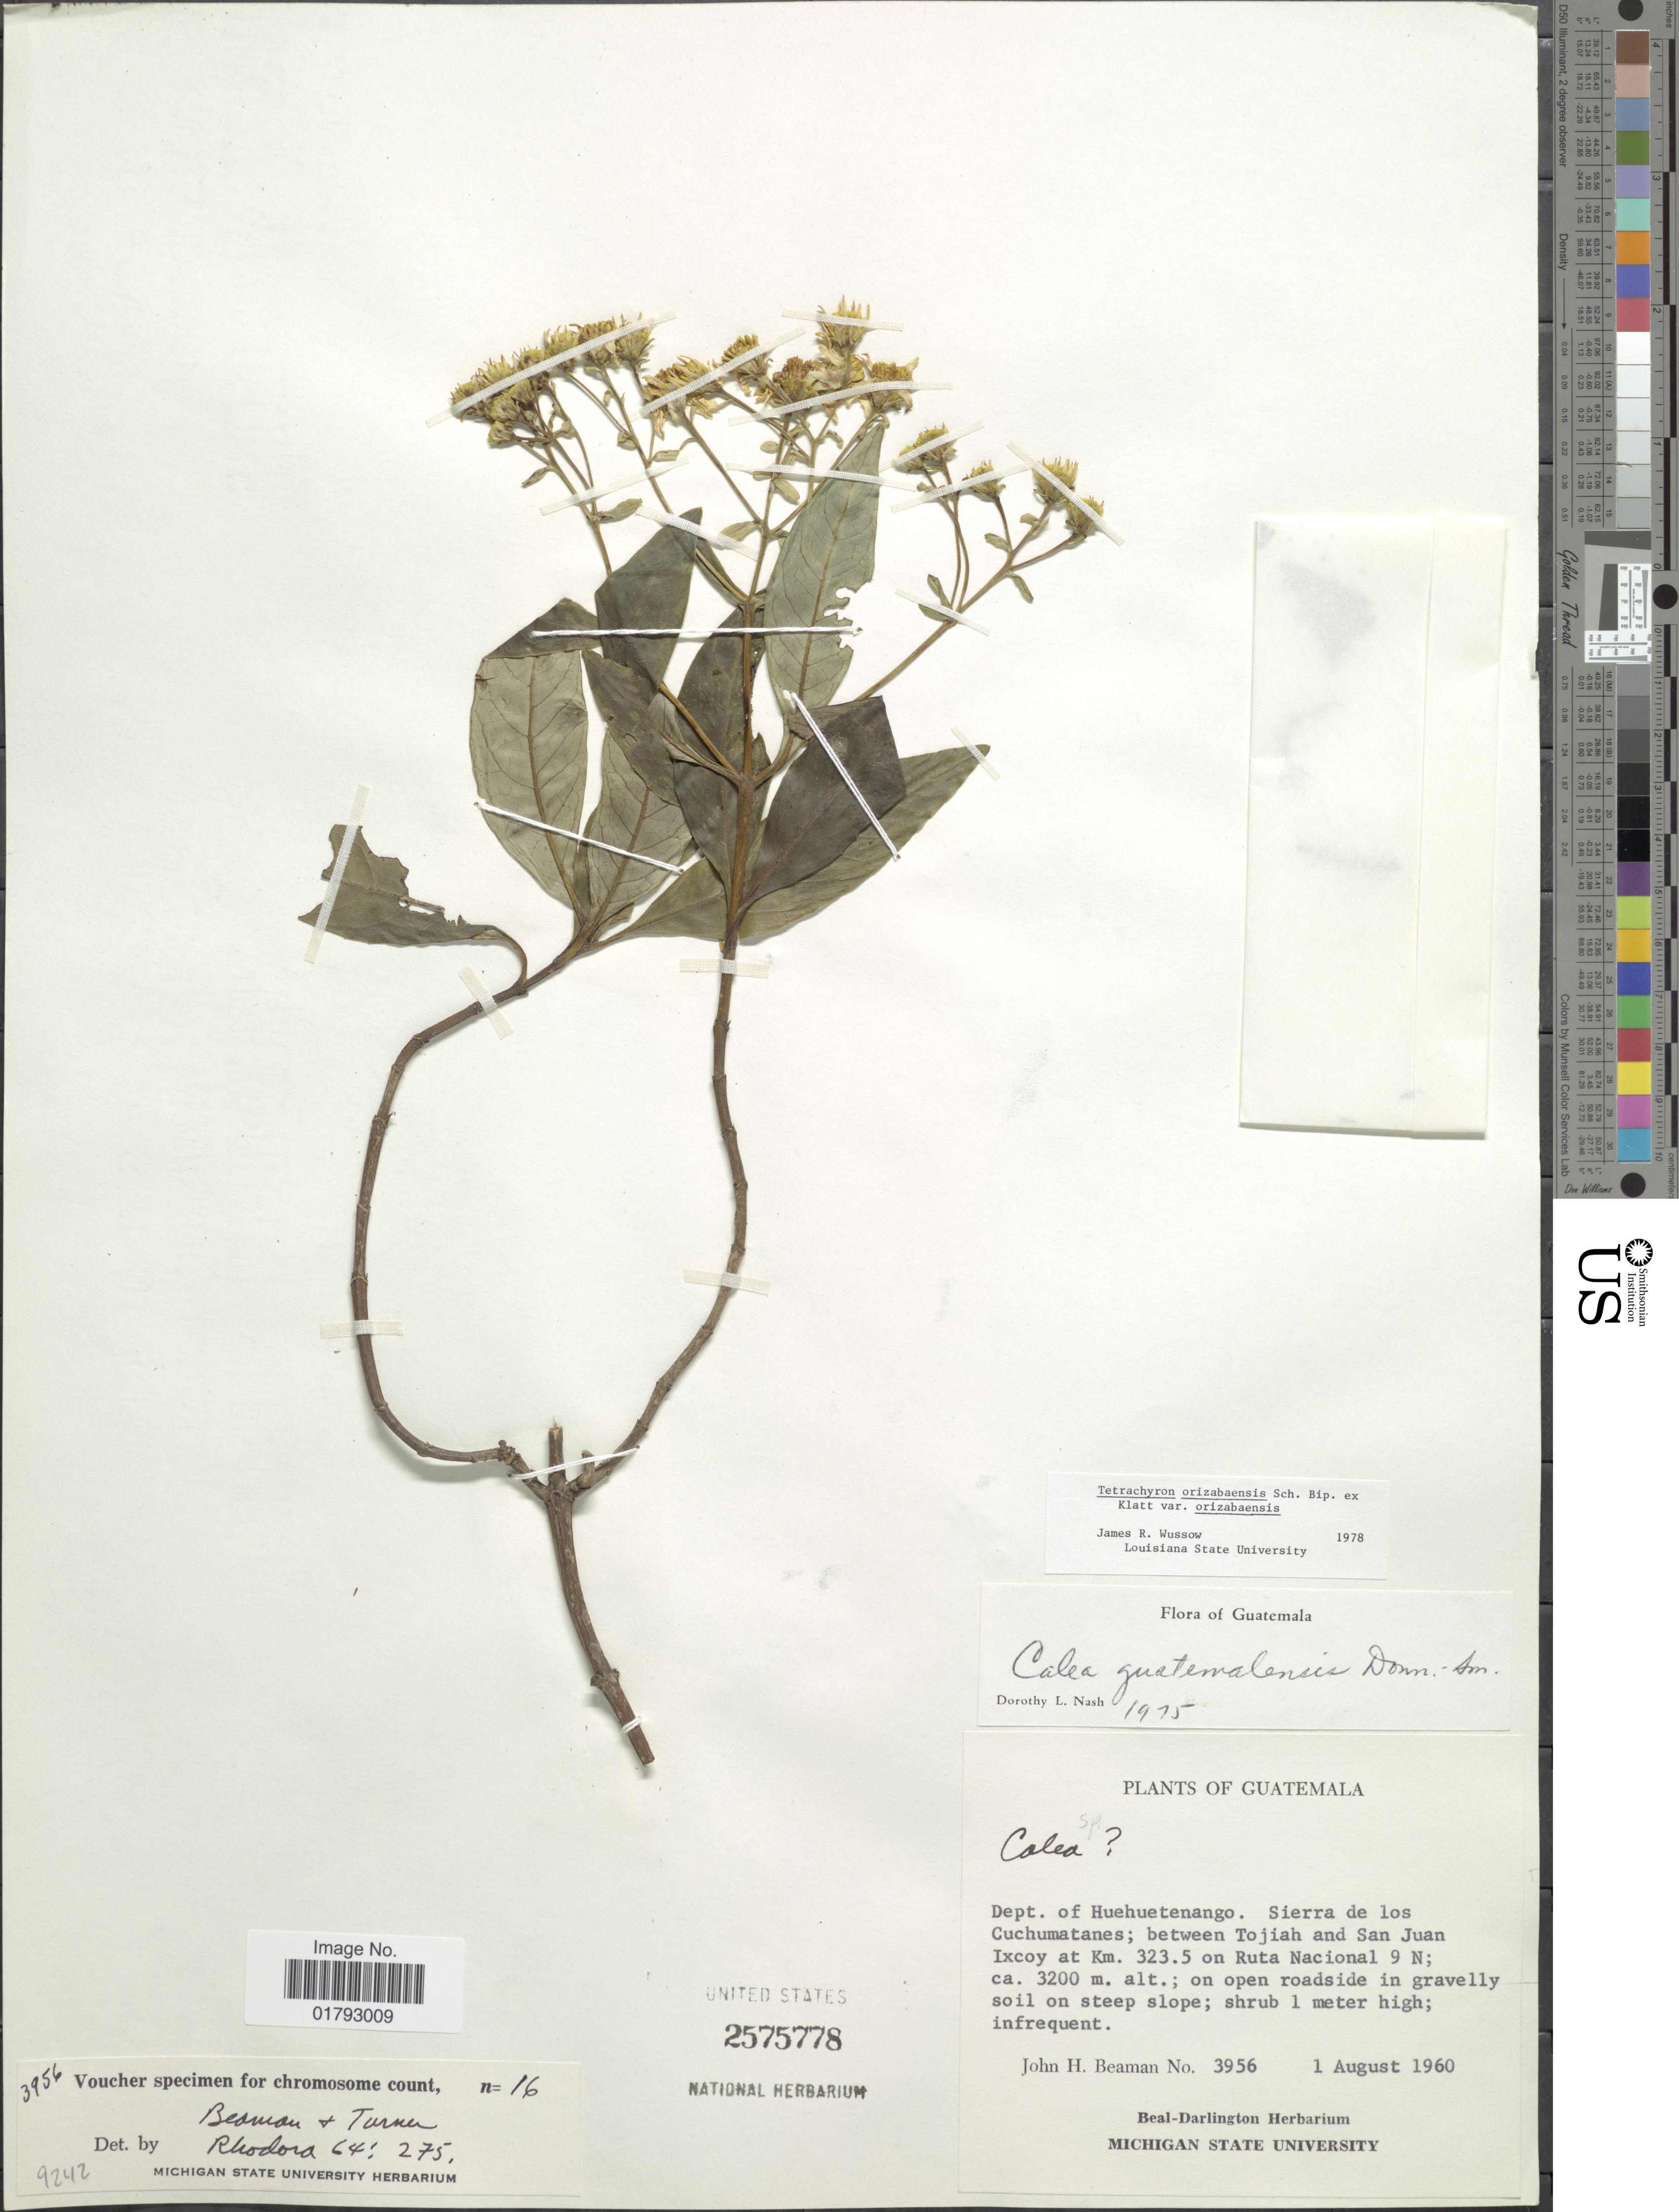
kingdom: Plantae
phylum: Tracheophyta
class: Magnoliopsida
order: Asterales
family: Asteraceae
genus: Tetrachyron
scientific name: Tetrachyron orizabensis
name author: (Klatt) Wussow &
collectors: J. H. Beaman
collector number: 3956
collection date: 1960-08-01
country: Guatemala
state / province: Huehuetenango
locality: Dept. of Huehuetenango. Sierra de los Cuchumatanes; between Tojiah and San Juan Ixcoy at Km. 323.5 on Ruta Nacional N.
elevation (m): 3200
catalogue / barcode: US 2575778